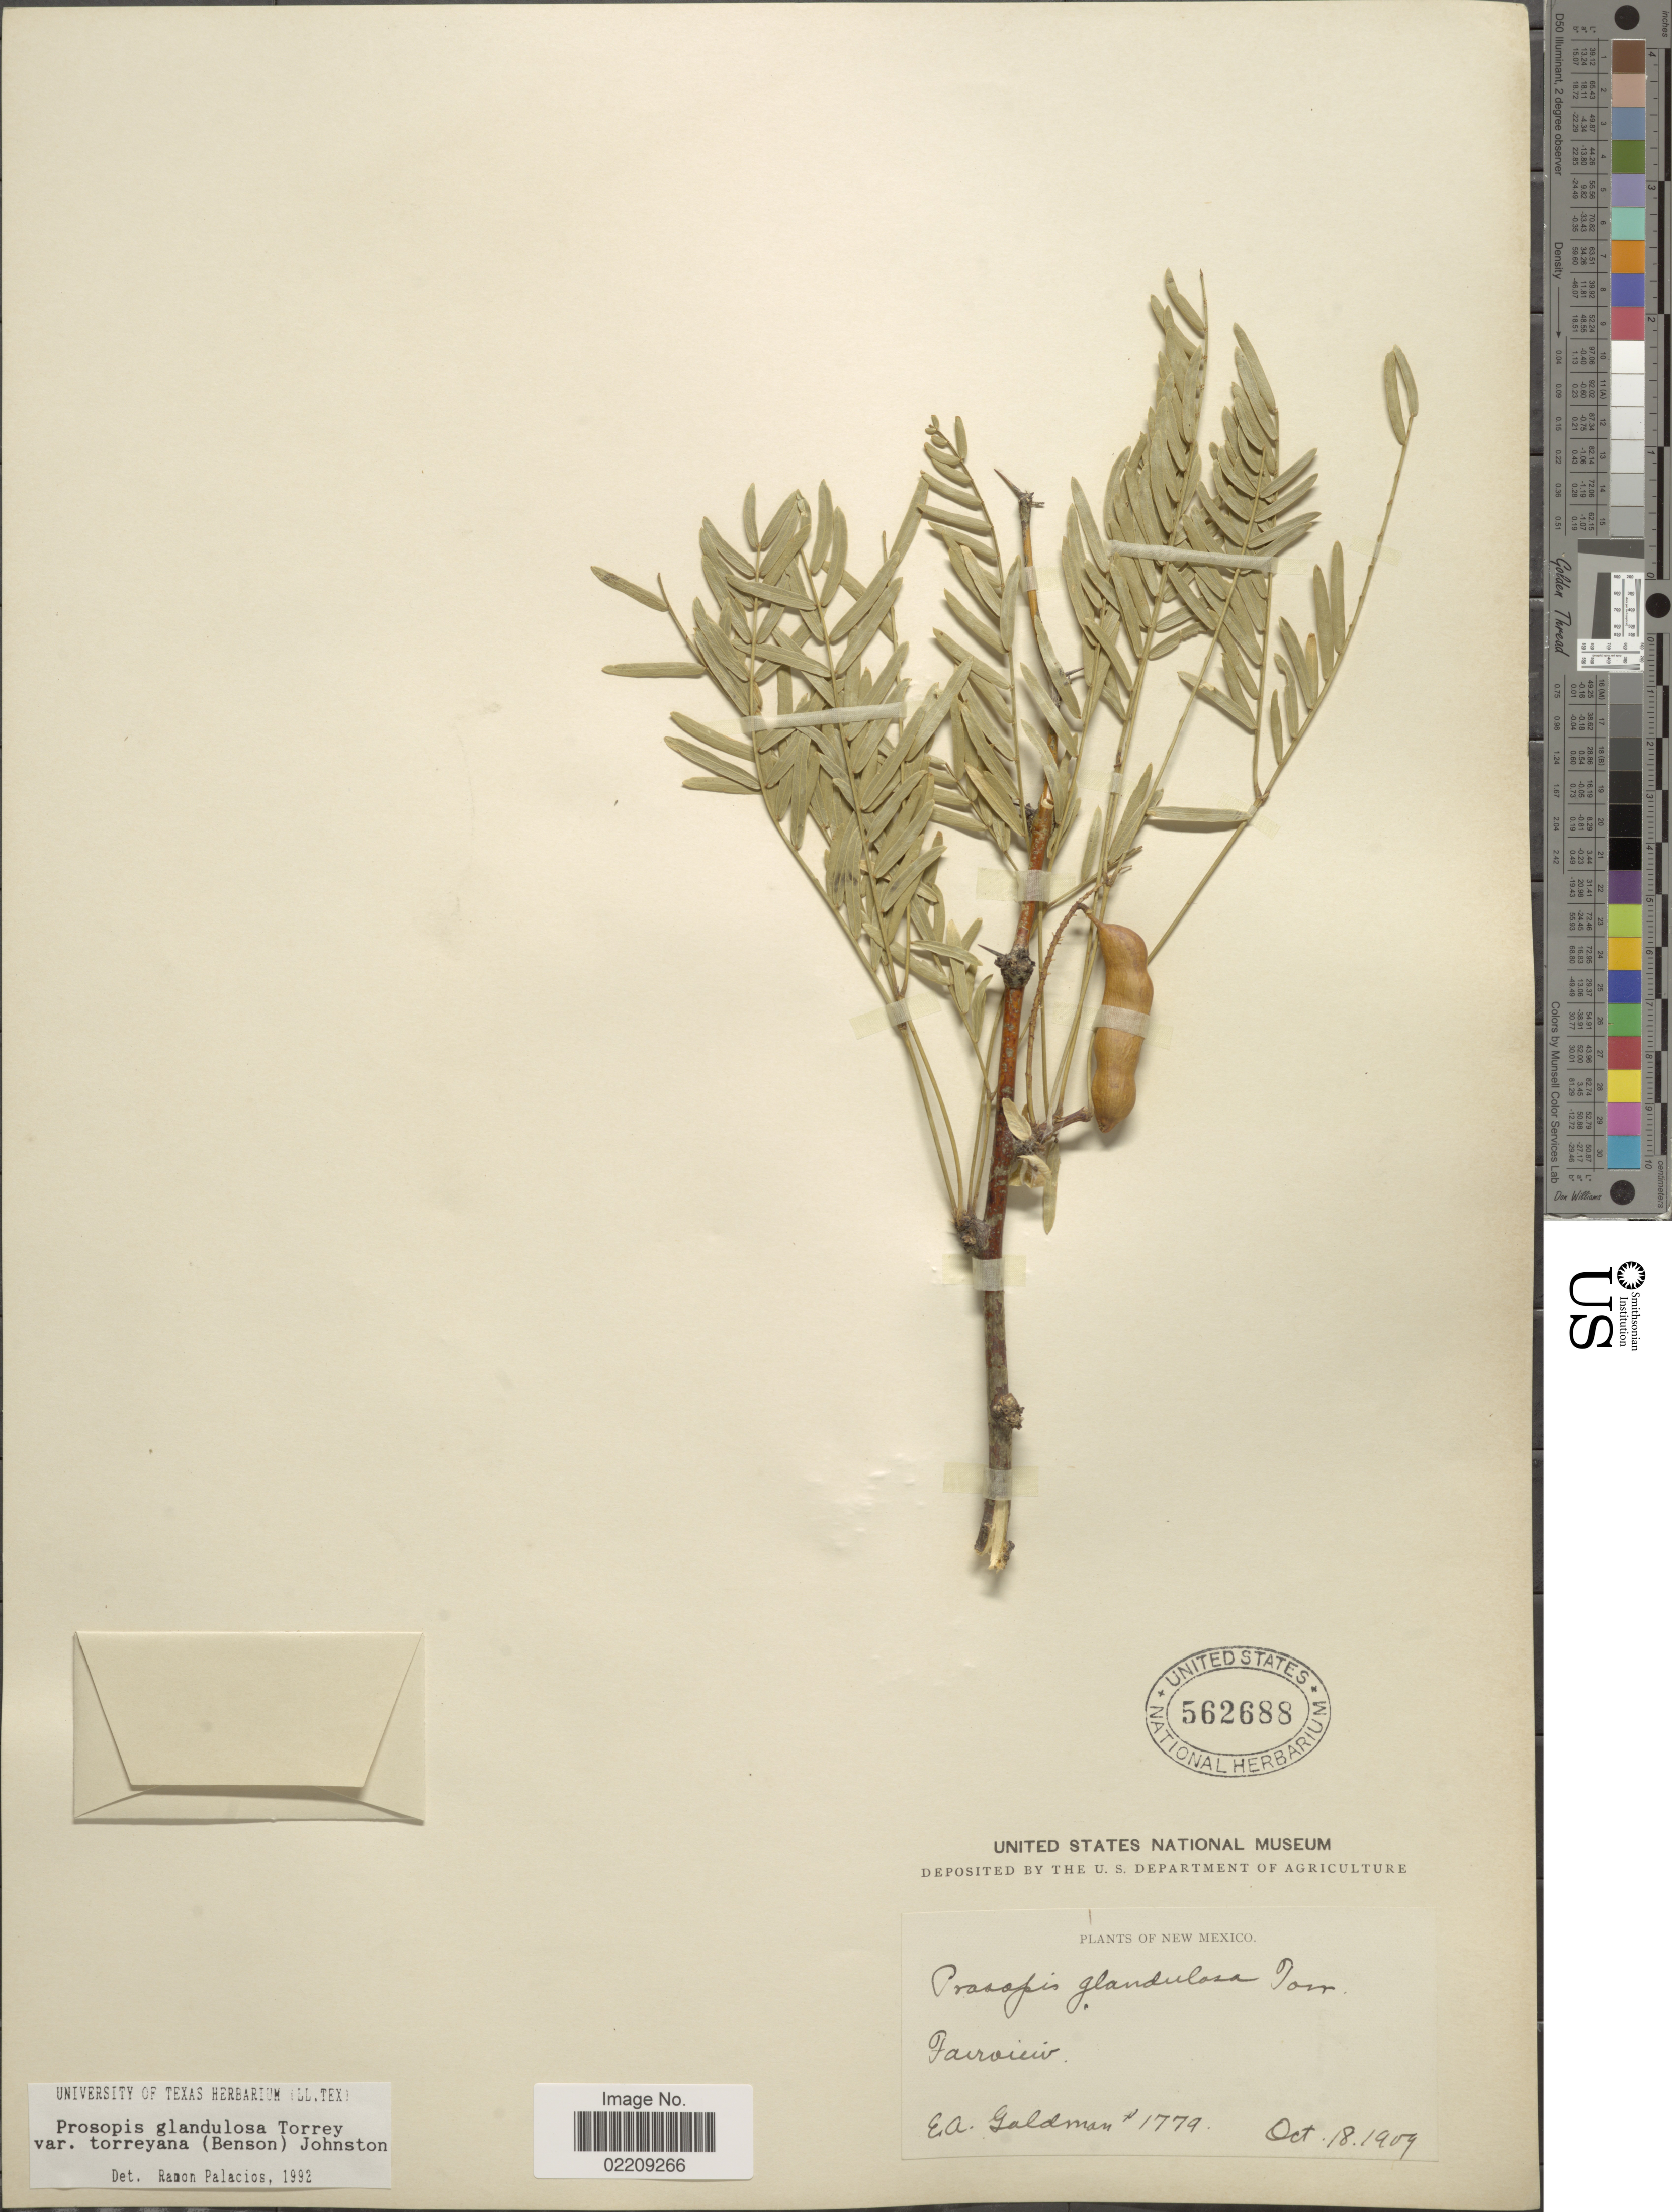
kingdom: Plantae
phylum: Tracheophyta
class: Magnoliopsida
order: Fabales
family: Fabaceae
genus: Neltuma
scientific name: Neltuma odorata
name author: (Torr. & Frém.) C. E. Hughes & G.P. Lewis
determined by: Strong, Mark T., (BOT), Smithsonian Institution - National Museum of Natural History (UNITED STATES)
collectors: E. A. Goldman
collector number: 1779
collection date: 1909-10-18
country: United States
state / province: New Mexico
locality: Fairview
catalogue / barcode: US 562688